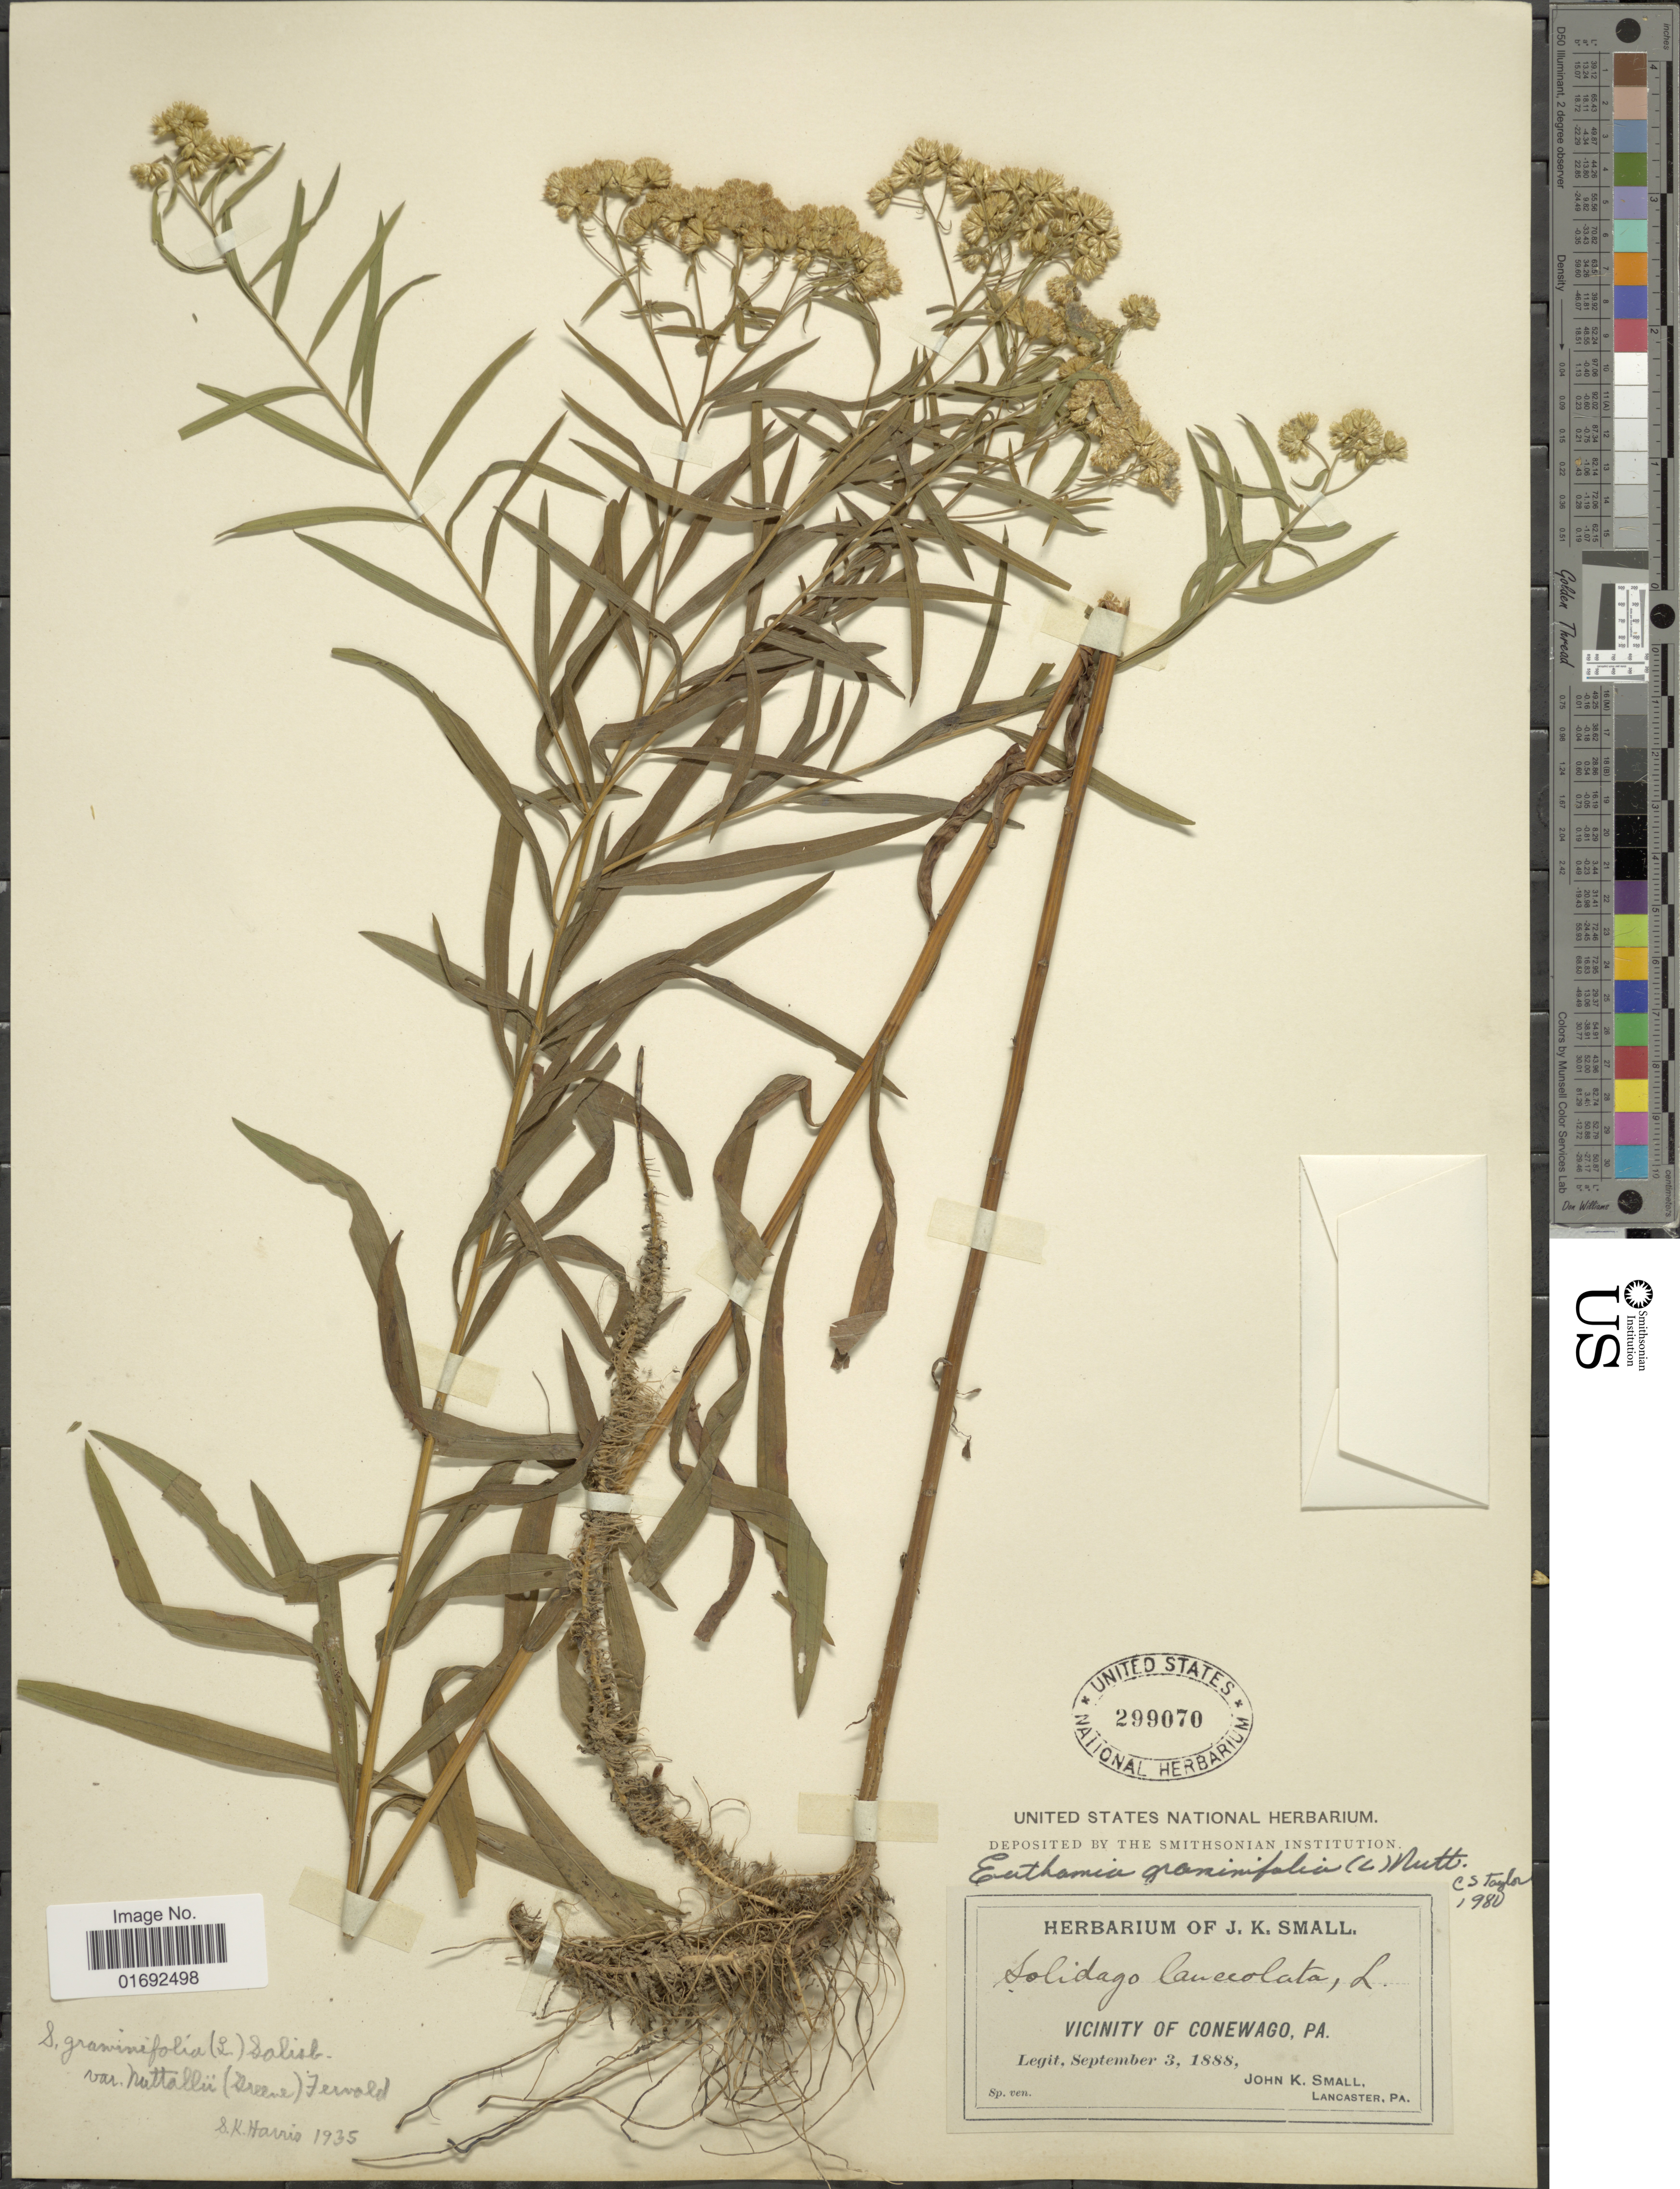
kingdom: Plantae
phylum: Tracheophyta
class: Magnoliopsida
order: Asterales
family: Asteraceae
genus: Euthamia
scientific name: Euthamia graminifolia var. nuttalii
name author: (S.W. Greene) W. Stone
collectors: J. K. Small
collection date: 1888-09-03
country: United States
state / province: Pennsylvania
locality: Vicinity of Conewago, Pa.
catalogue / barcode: US 299070